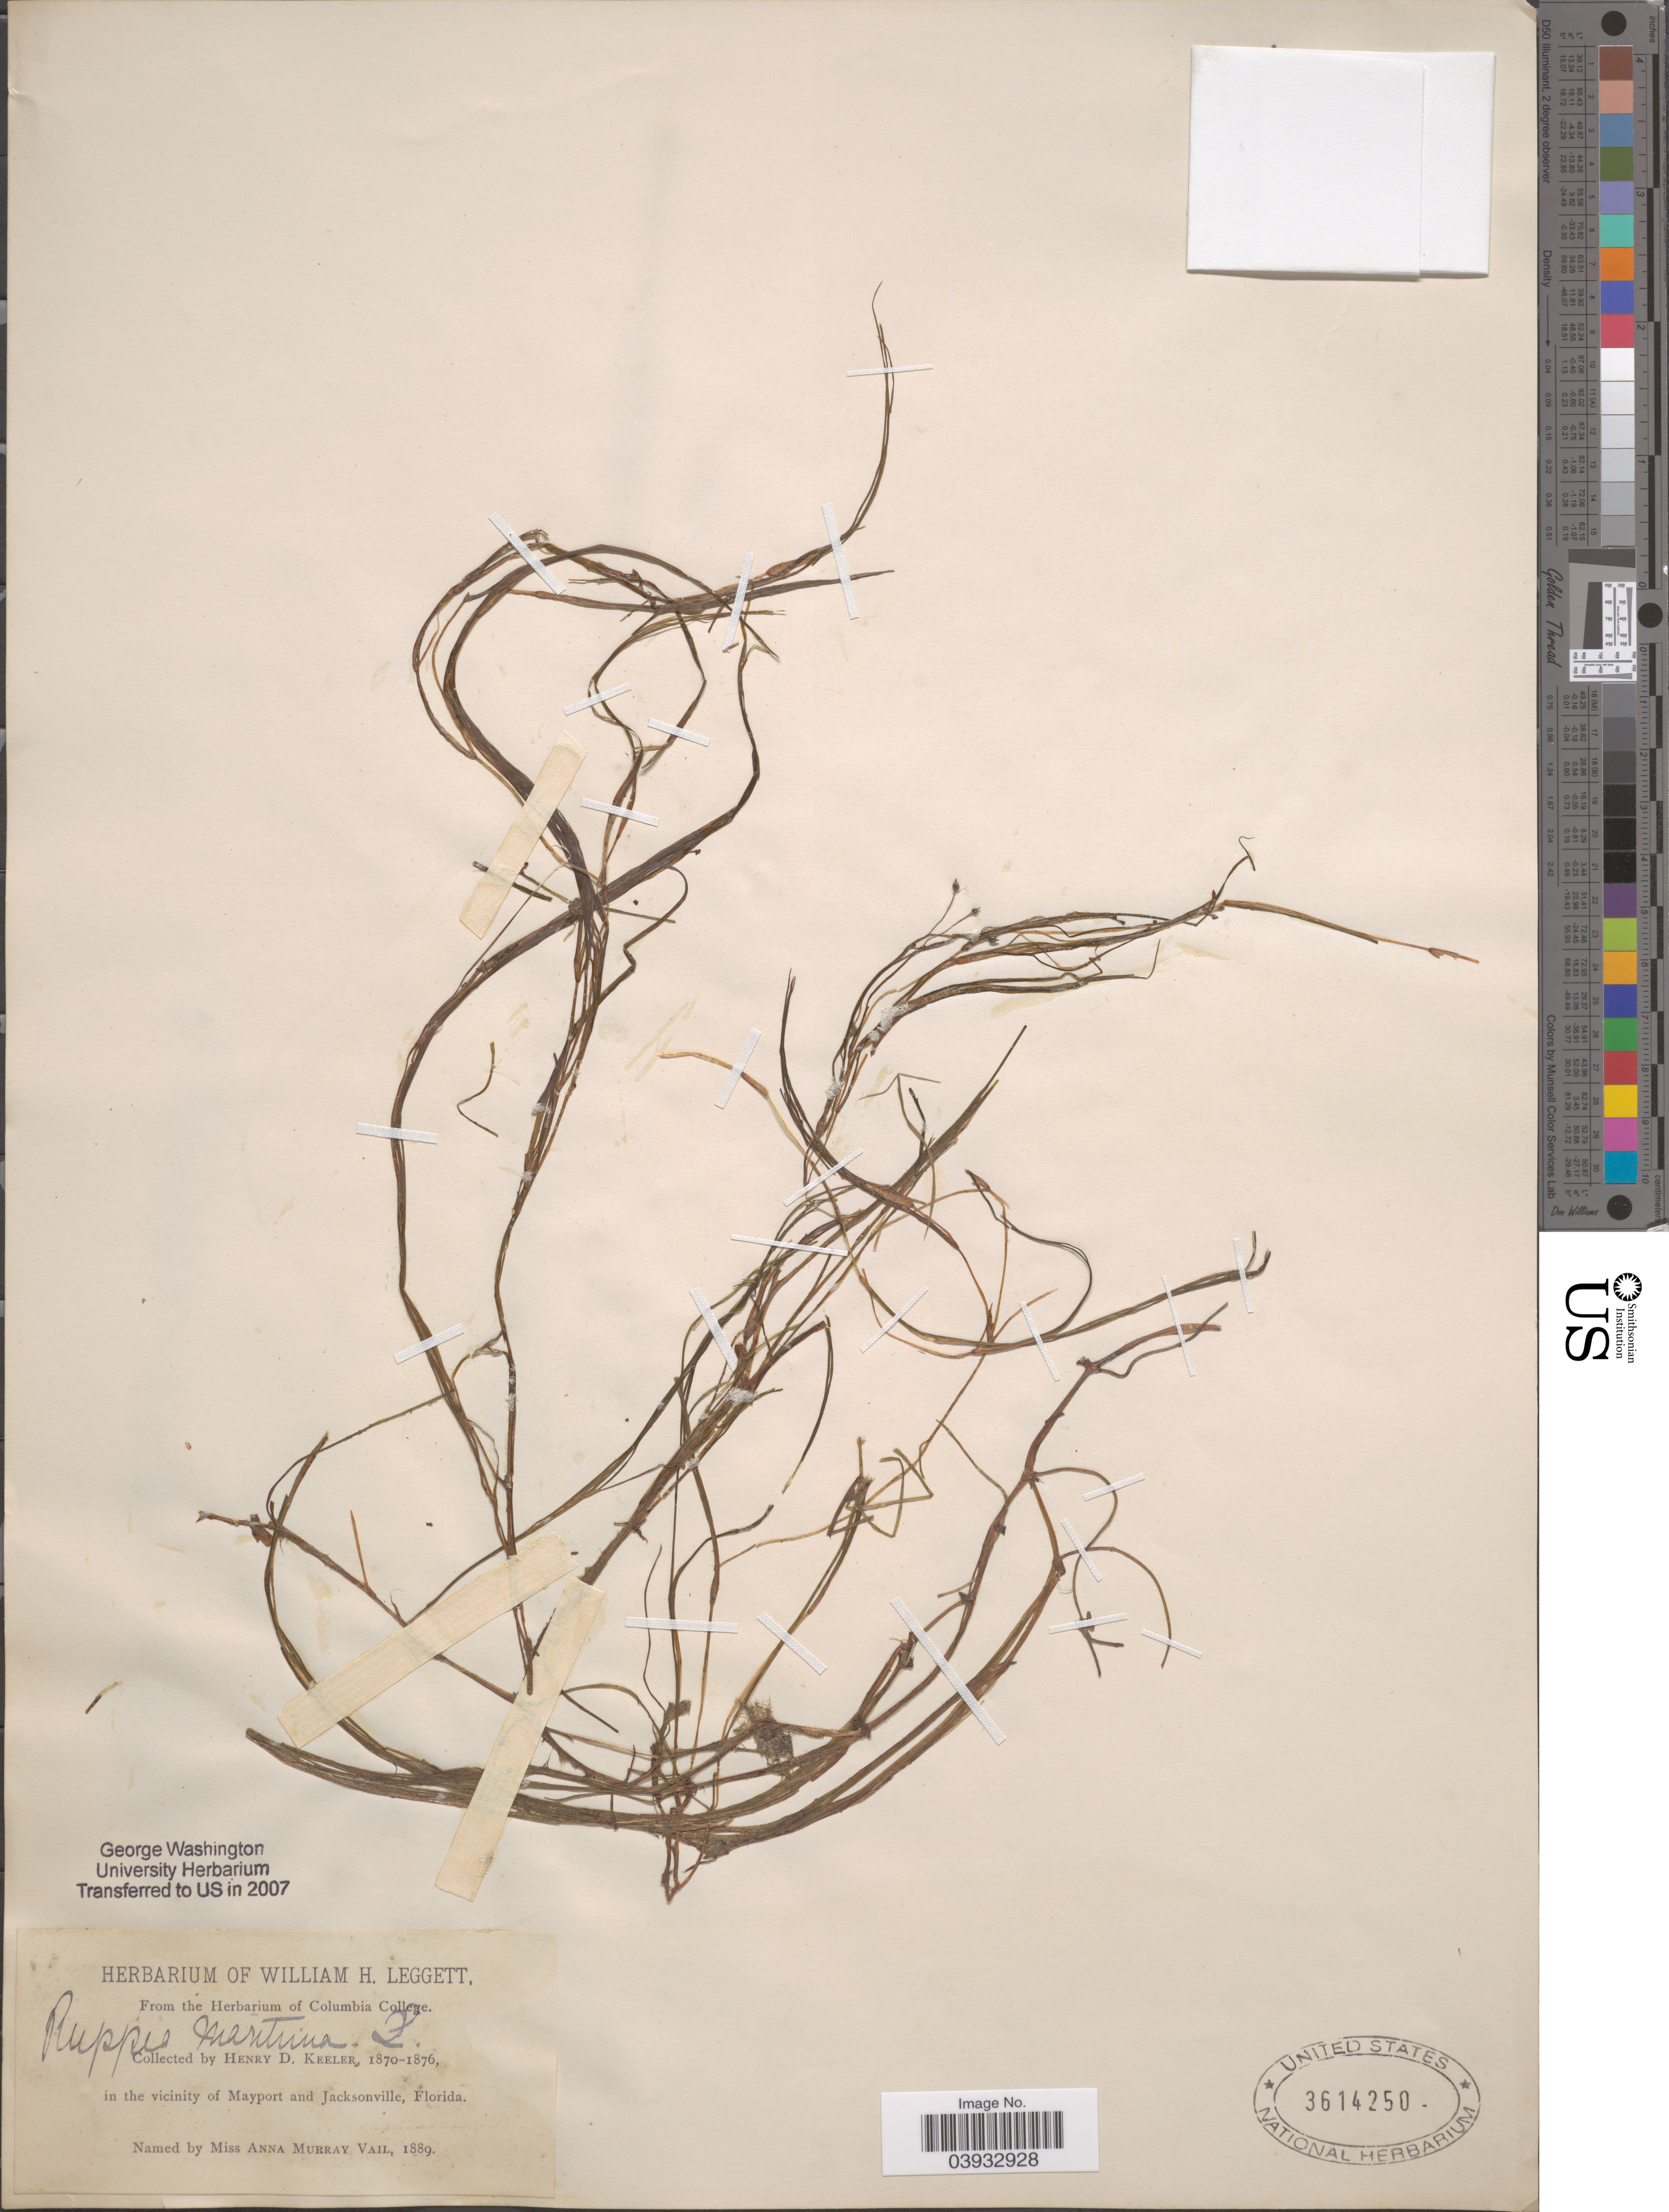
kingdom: Plantae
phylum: Tracheophyta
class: Liliopsida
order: Alismatales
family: Ruppiaceae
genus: Ruppia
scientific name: Ruppia maritima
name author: L.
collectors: H. Keeler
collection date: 1870/1876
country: United States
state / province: Florida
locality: In the vicinity of Mayport and Jacksonville.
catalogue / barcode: US 3614250